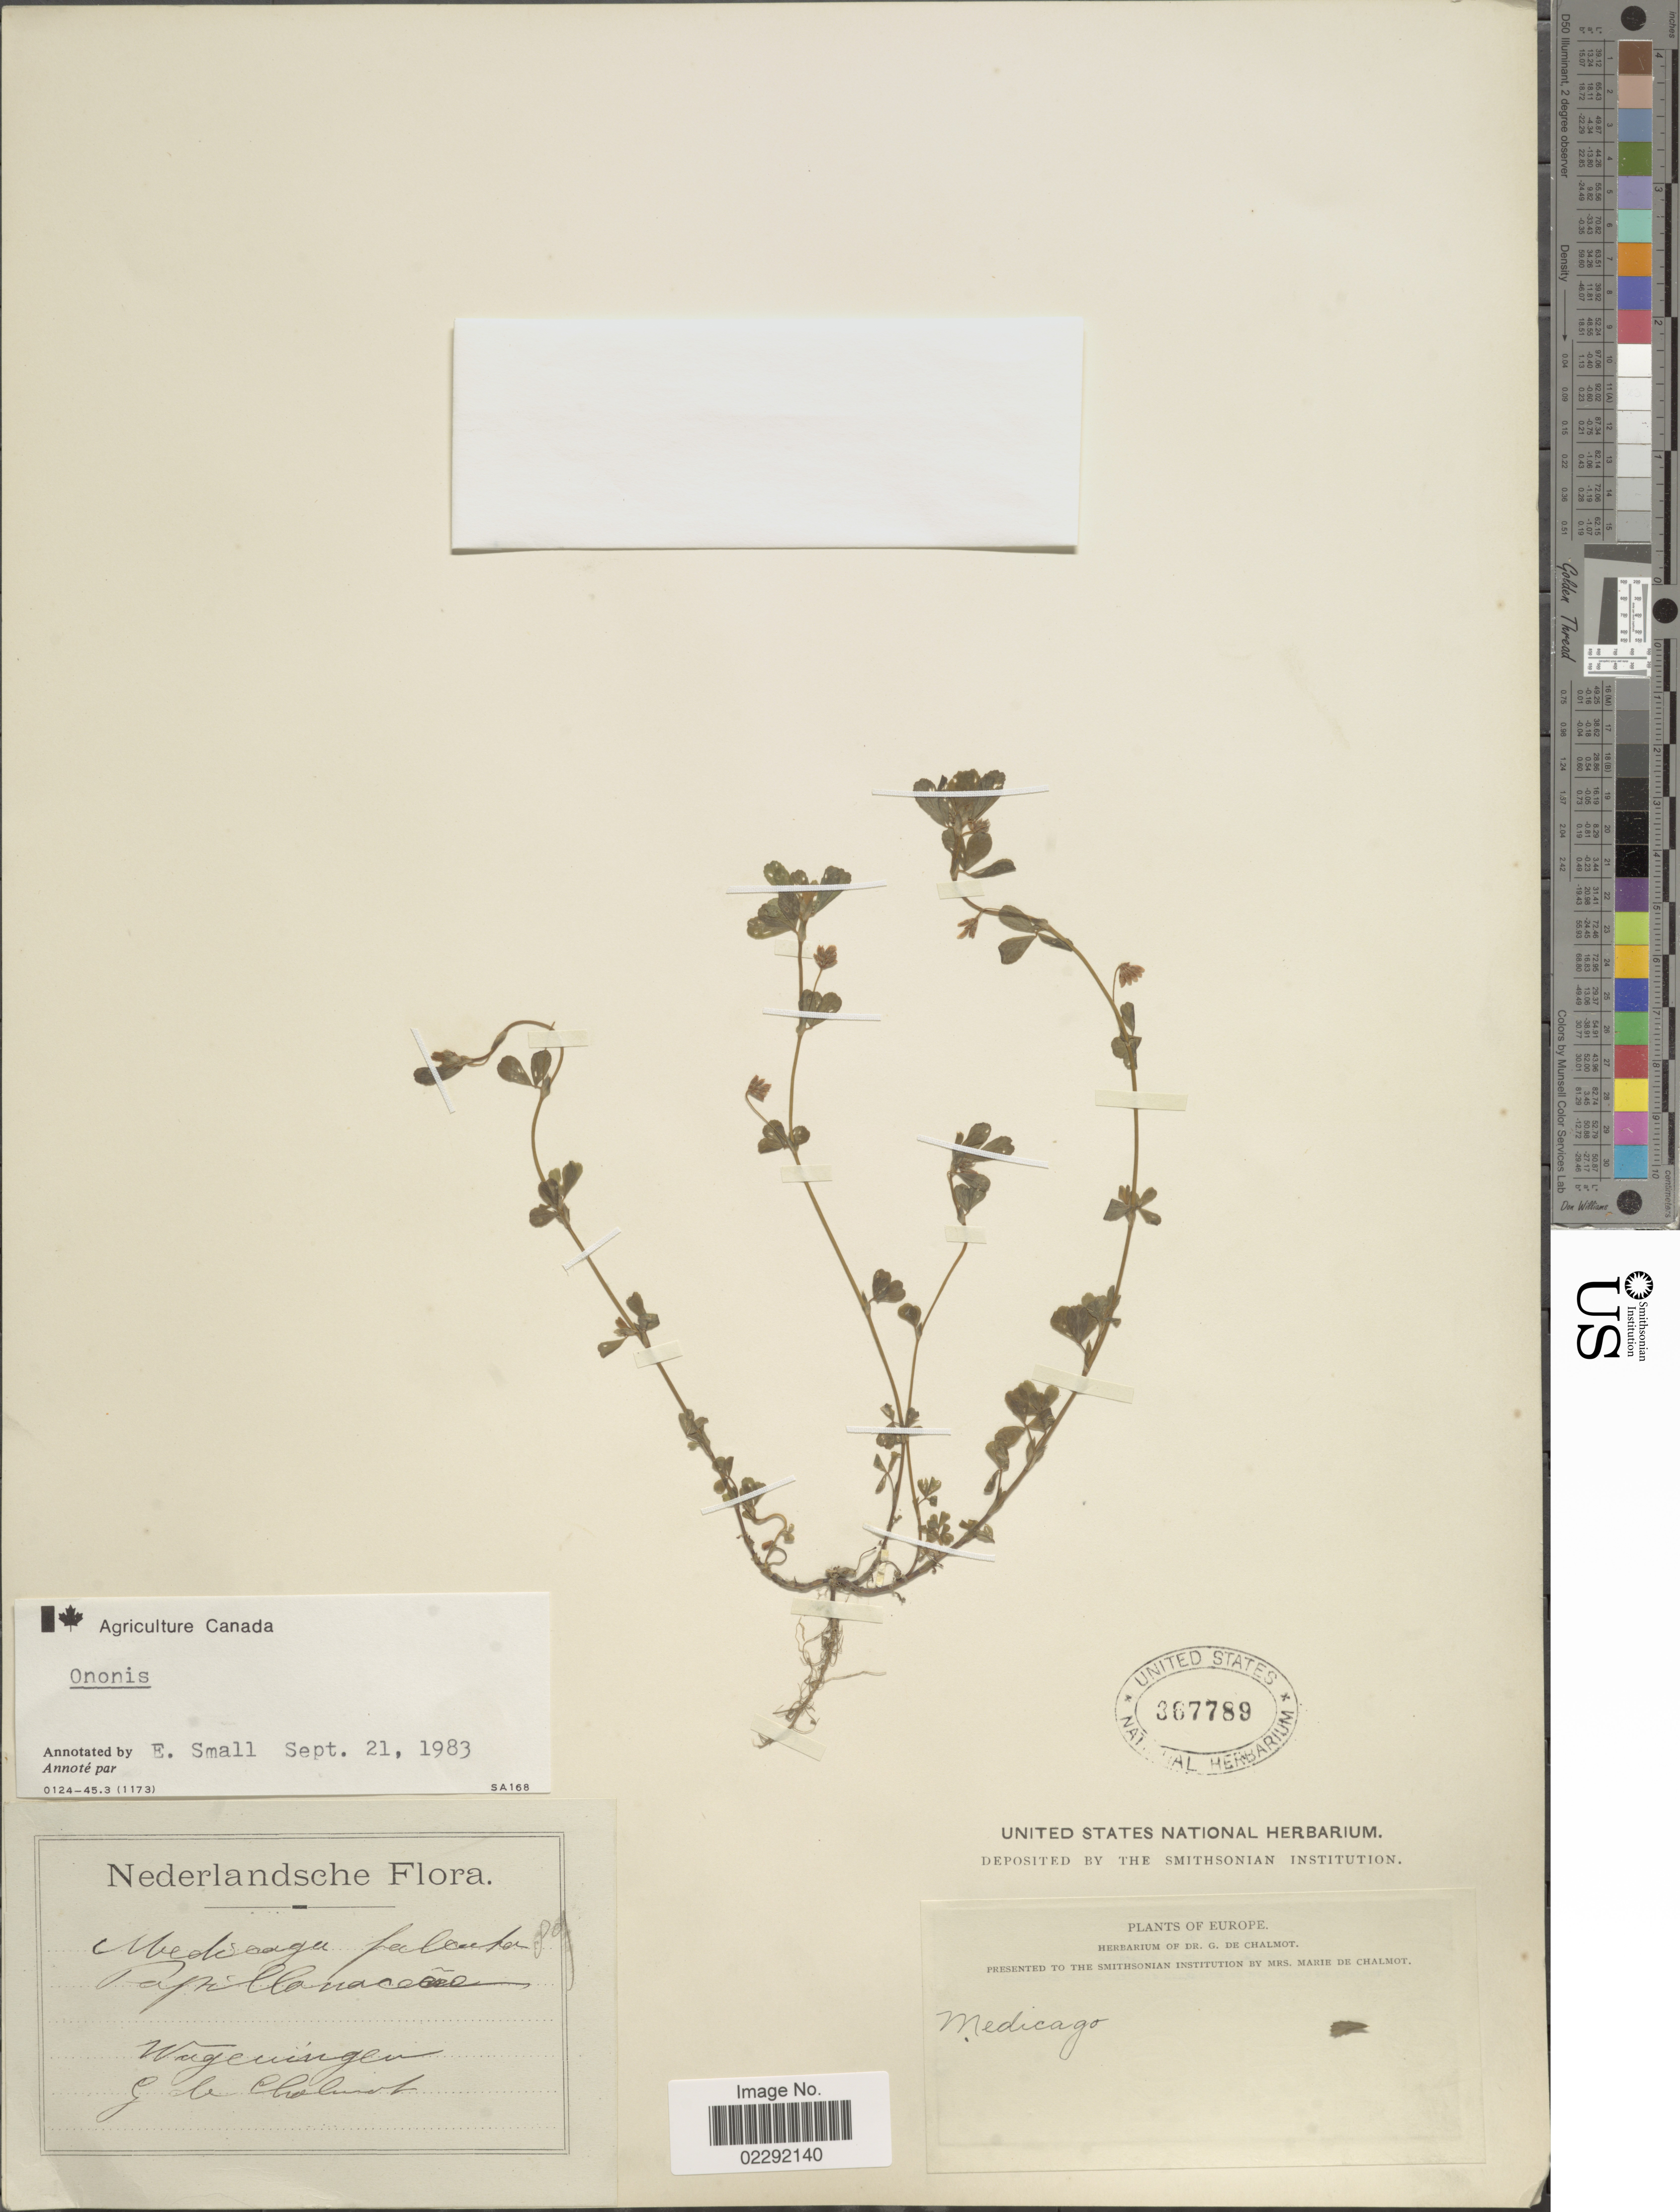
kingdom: Plantae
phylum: Tracheophyta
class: Magnoliopsida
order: Fabales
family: Fabaceae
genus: Ononis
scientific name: Ononis sp.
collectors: G. de Chalmot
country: Netherlands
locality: Wageningen.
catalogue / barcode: US 367789